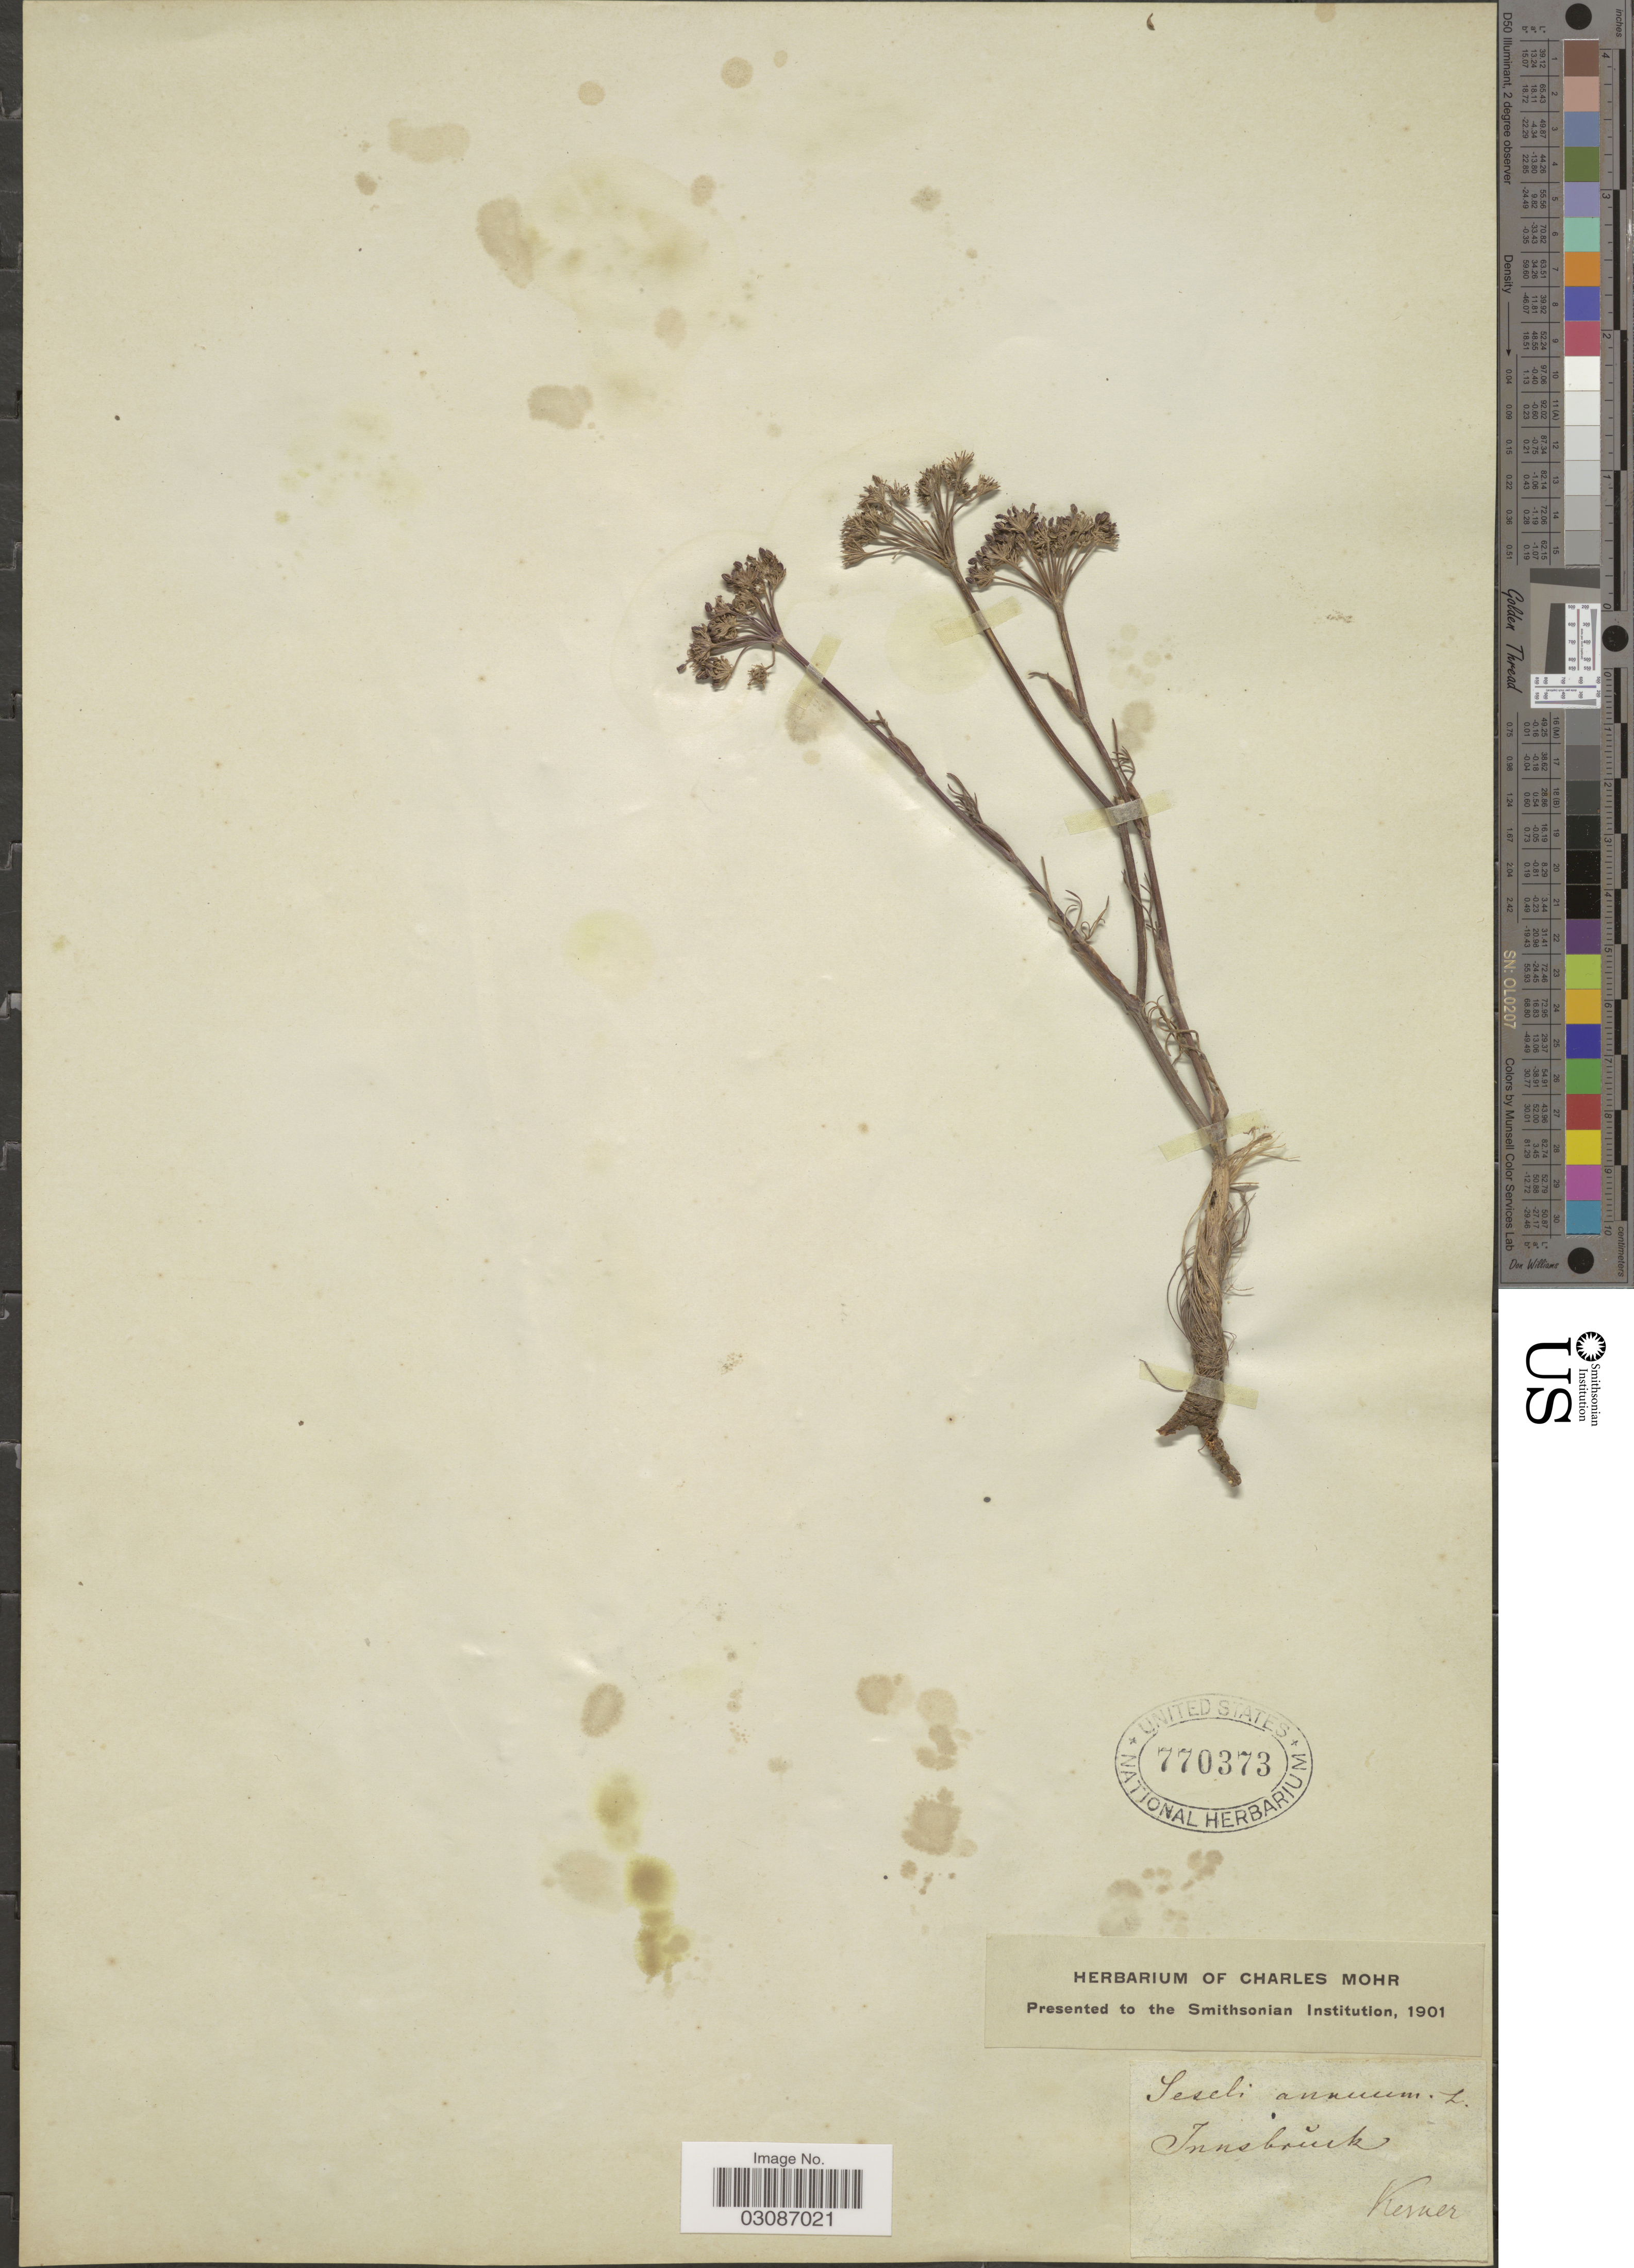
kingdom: Plantae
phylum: Tracheophyta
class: Magnoliopsida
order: Apiales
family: Apiaceae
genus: Seseli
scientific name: Seseli annuum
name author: L.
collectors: -. Kerner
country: Austria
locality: Innsbrück.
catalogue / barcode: US 770373